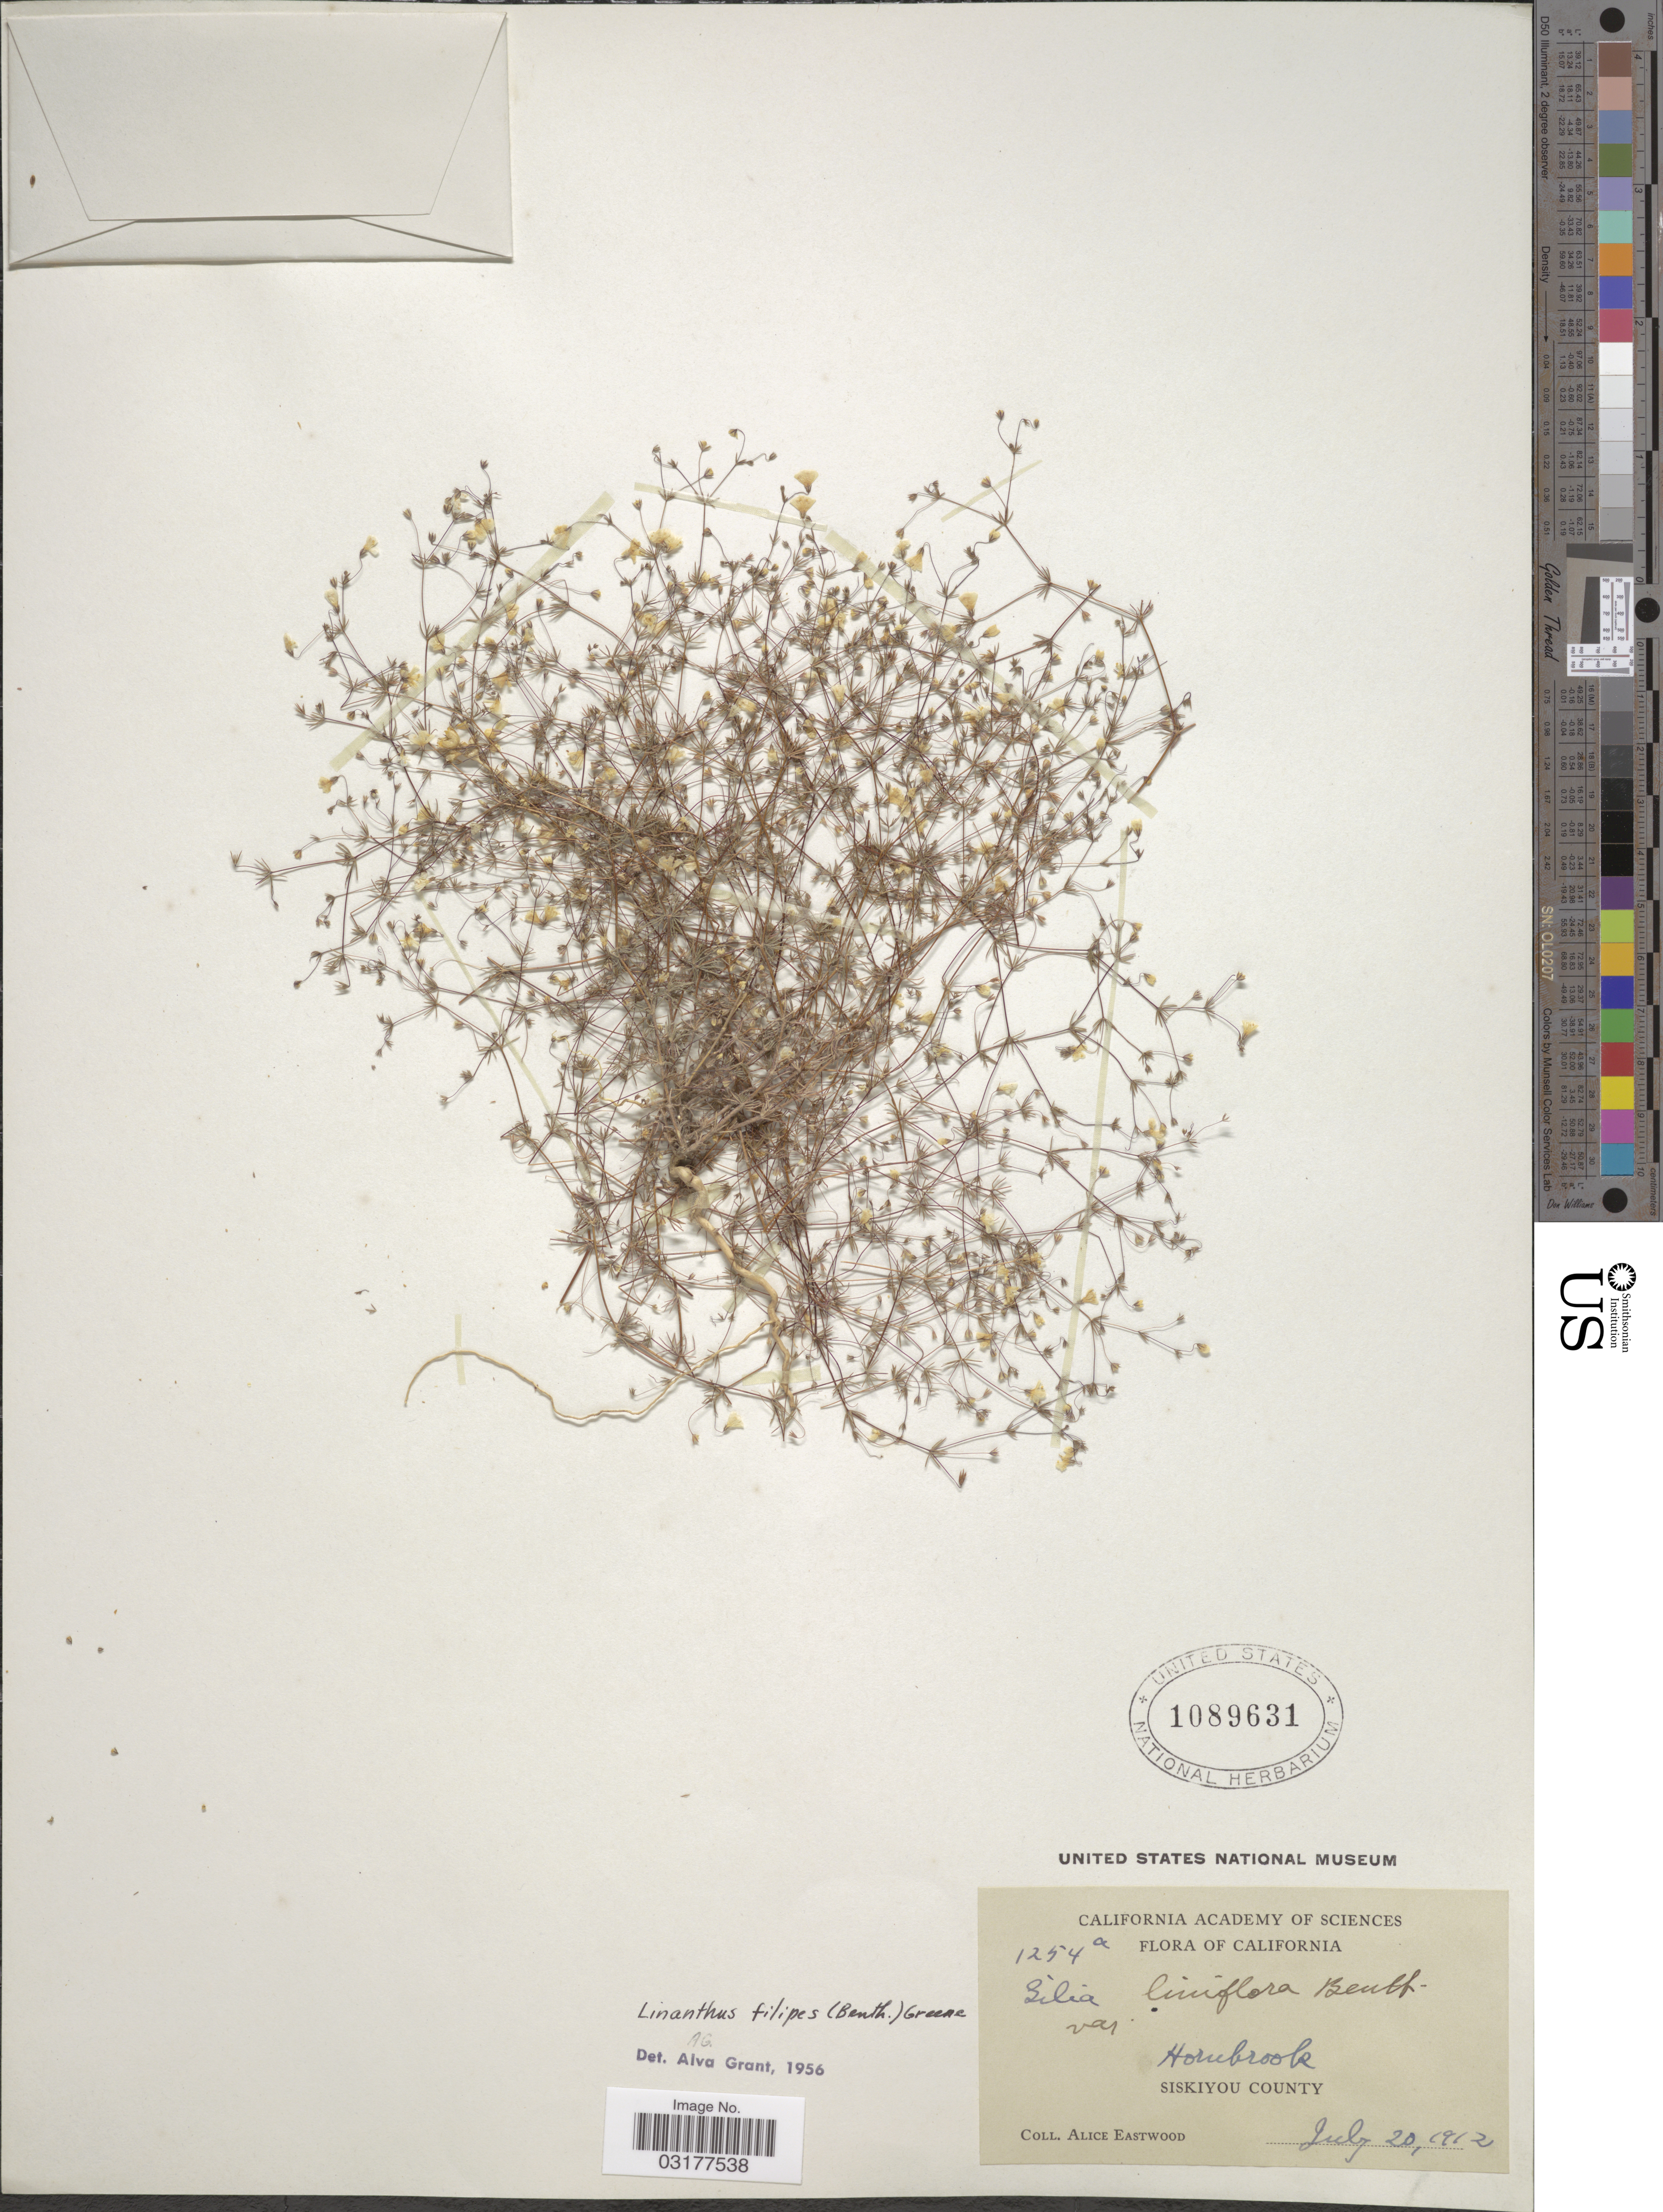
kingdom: Plantae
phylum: Tracheophyta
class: Magnoliopsida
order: Ericales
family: Polemoniaceae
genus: Leptosiphon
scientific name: Leptosiphon filipes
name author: (Benth.) J.M. Porter & L.A. Johnson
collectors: A. Eastwood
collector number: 1254a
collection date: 1912-07-20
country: United States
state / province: California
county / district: Siskiyou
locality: Horubrook. Siskiyou County.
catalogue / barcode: US 1089631